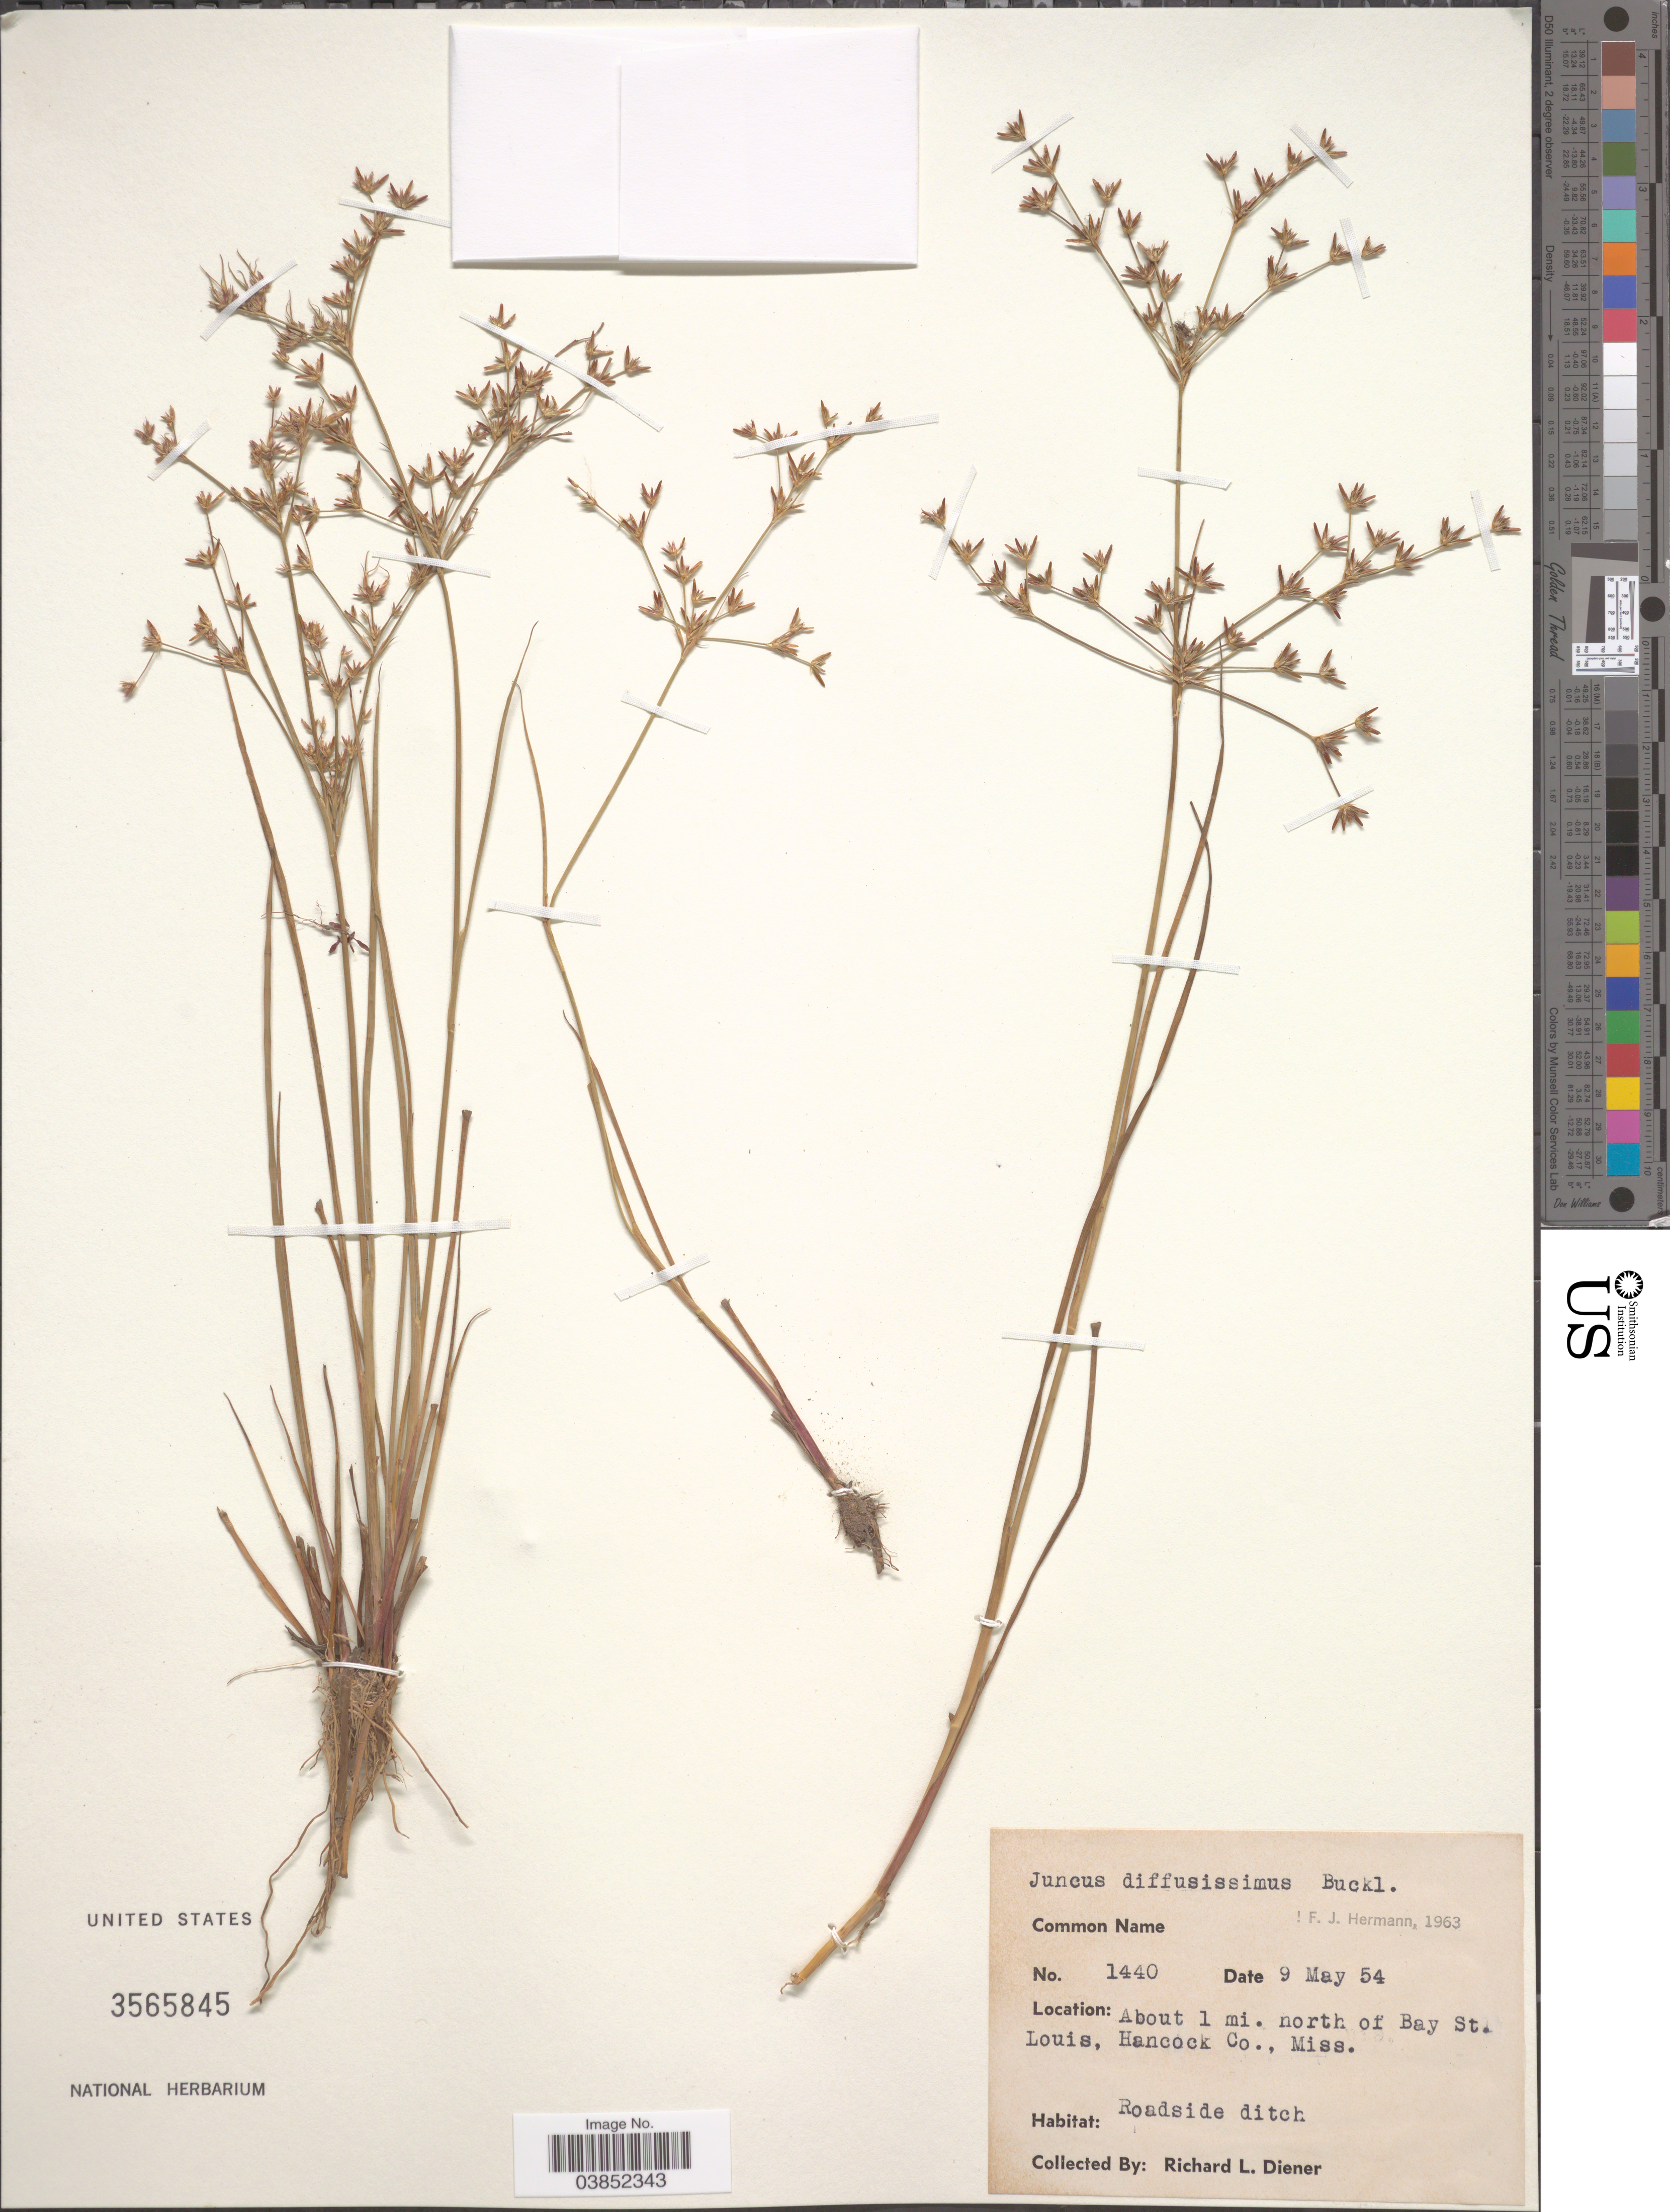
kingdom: Plantae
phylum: Tracheophyta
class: Liliopsida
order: Poales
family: Juncaceae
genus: Juncus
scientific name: Juncus diffusissimus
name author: Buckley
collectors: R. Diener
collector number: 1440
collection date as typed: Transcribed d/m/y: 9/5/54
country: United States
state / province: Mississippi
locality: About 1 mi. north of Bay St. Louis, Hancock Co.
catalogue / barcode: US 3565845